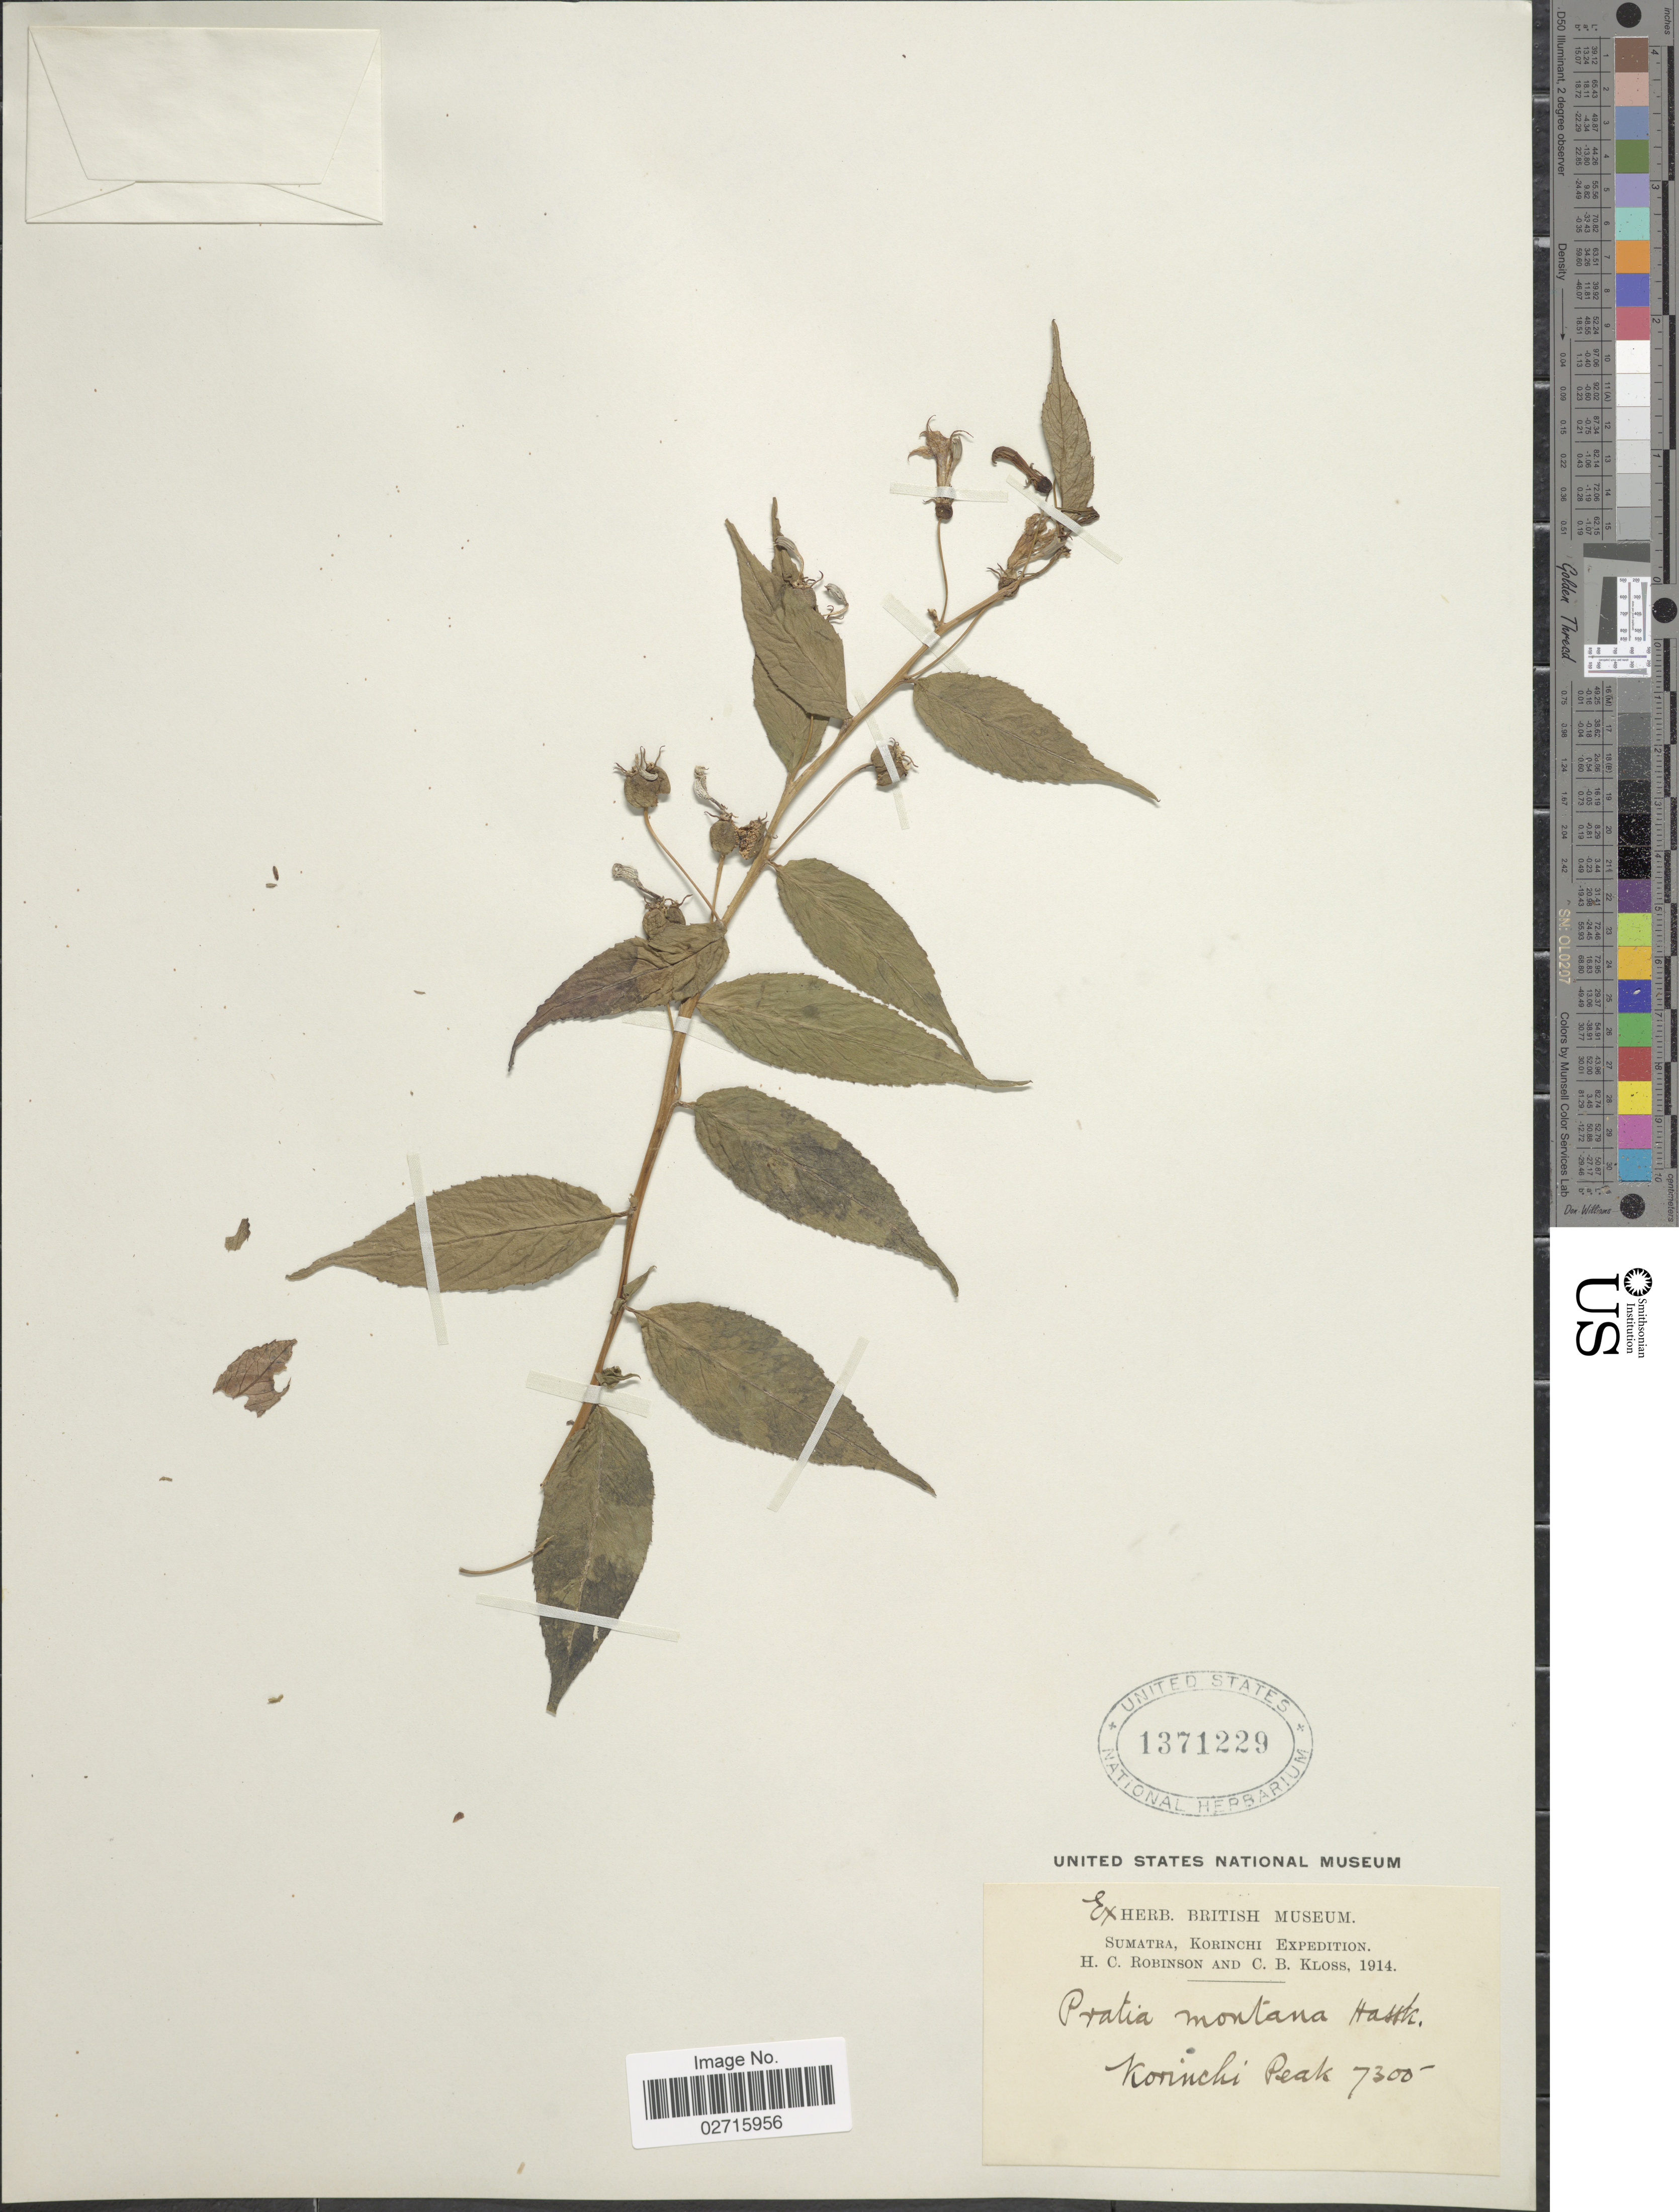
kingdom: Plantae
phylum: Tracheophyta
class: Magnoliopsida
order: Asterales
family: Campanulaceae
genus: Lobelia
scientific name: Lobelia montana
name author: Reinw. ex Blume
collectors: H. C. Robinson & C. Kloss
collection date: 1914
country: Indonesia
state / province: Sumatra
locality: Korinchi, Korinchi Peak.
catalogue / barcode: US 1371229